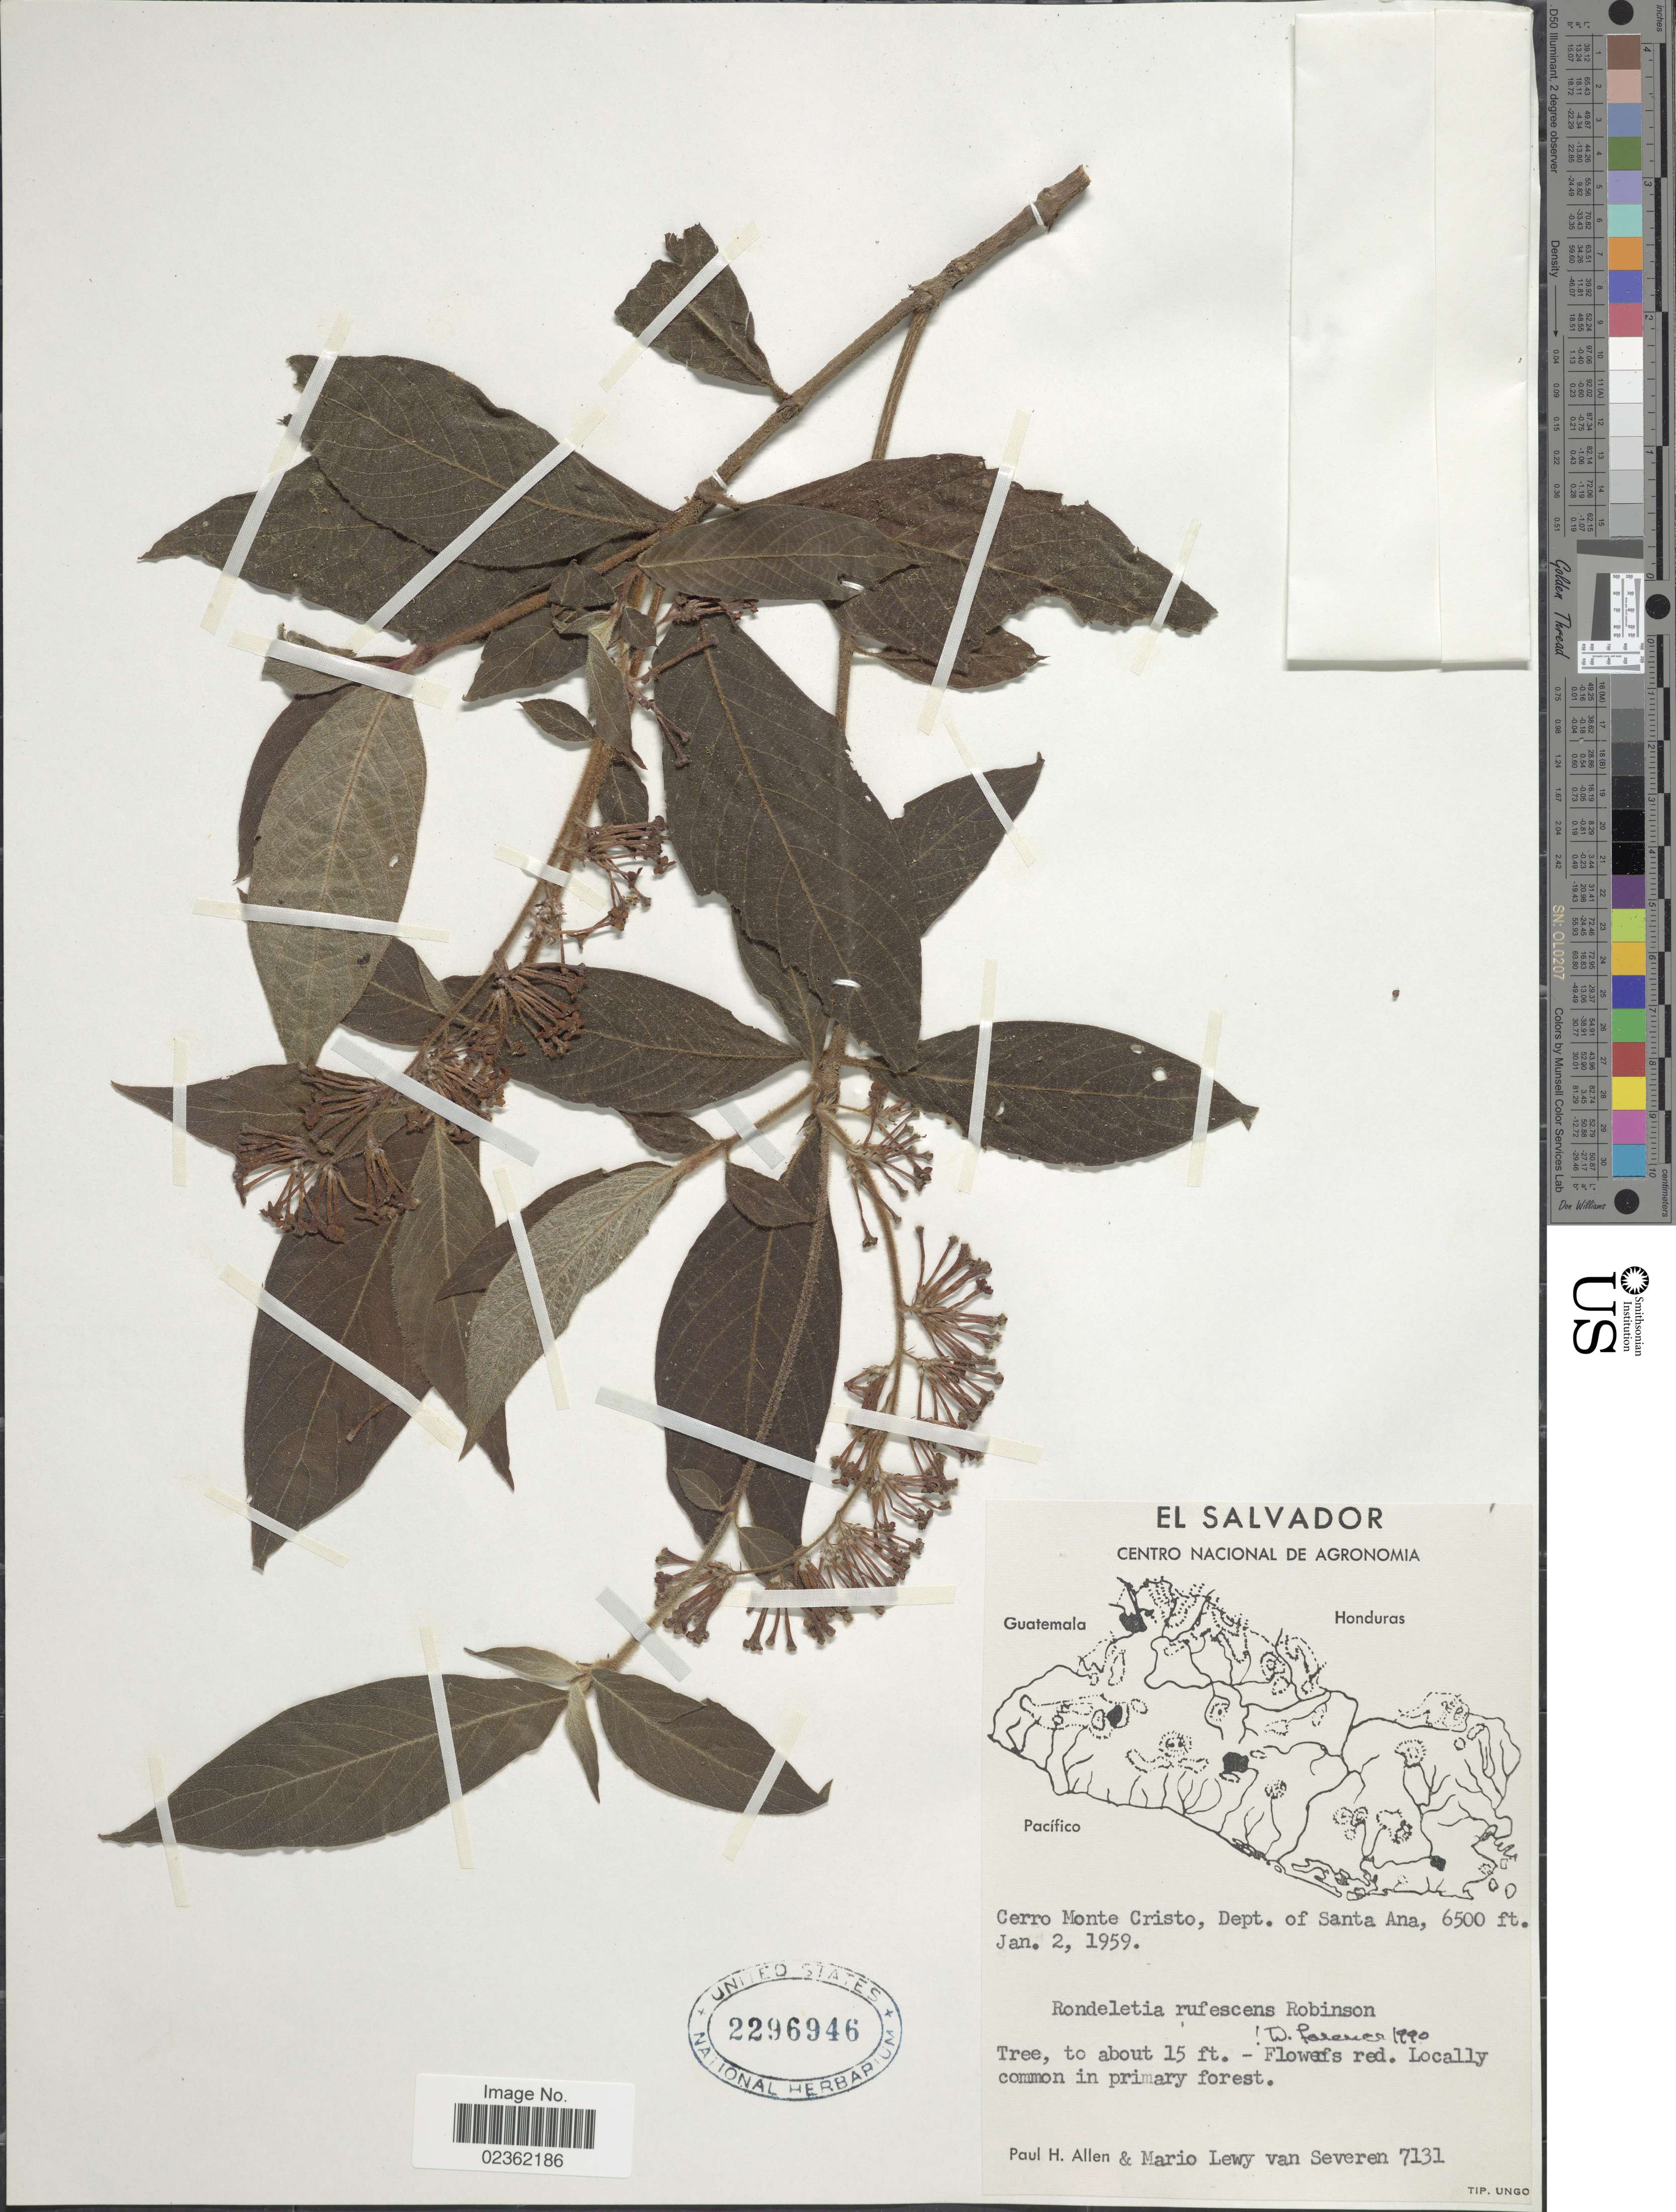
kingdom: Plantae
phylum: Tracheophyta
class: Magnoliopsida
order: Gentianales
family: Rubiaceae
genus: Rondeletia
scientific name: Rondeletia rufescens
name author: B.L. Rob.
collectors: P. H. Allen & M. Van Severen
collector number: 7131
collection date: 1959-01-02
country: El Salvador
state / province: Santa Ana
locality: Cerro Monte Cristo.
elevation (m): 1981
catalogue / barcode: US 2296946